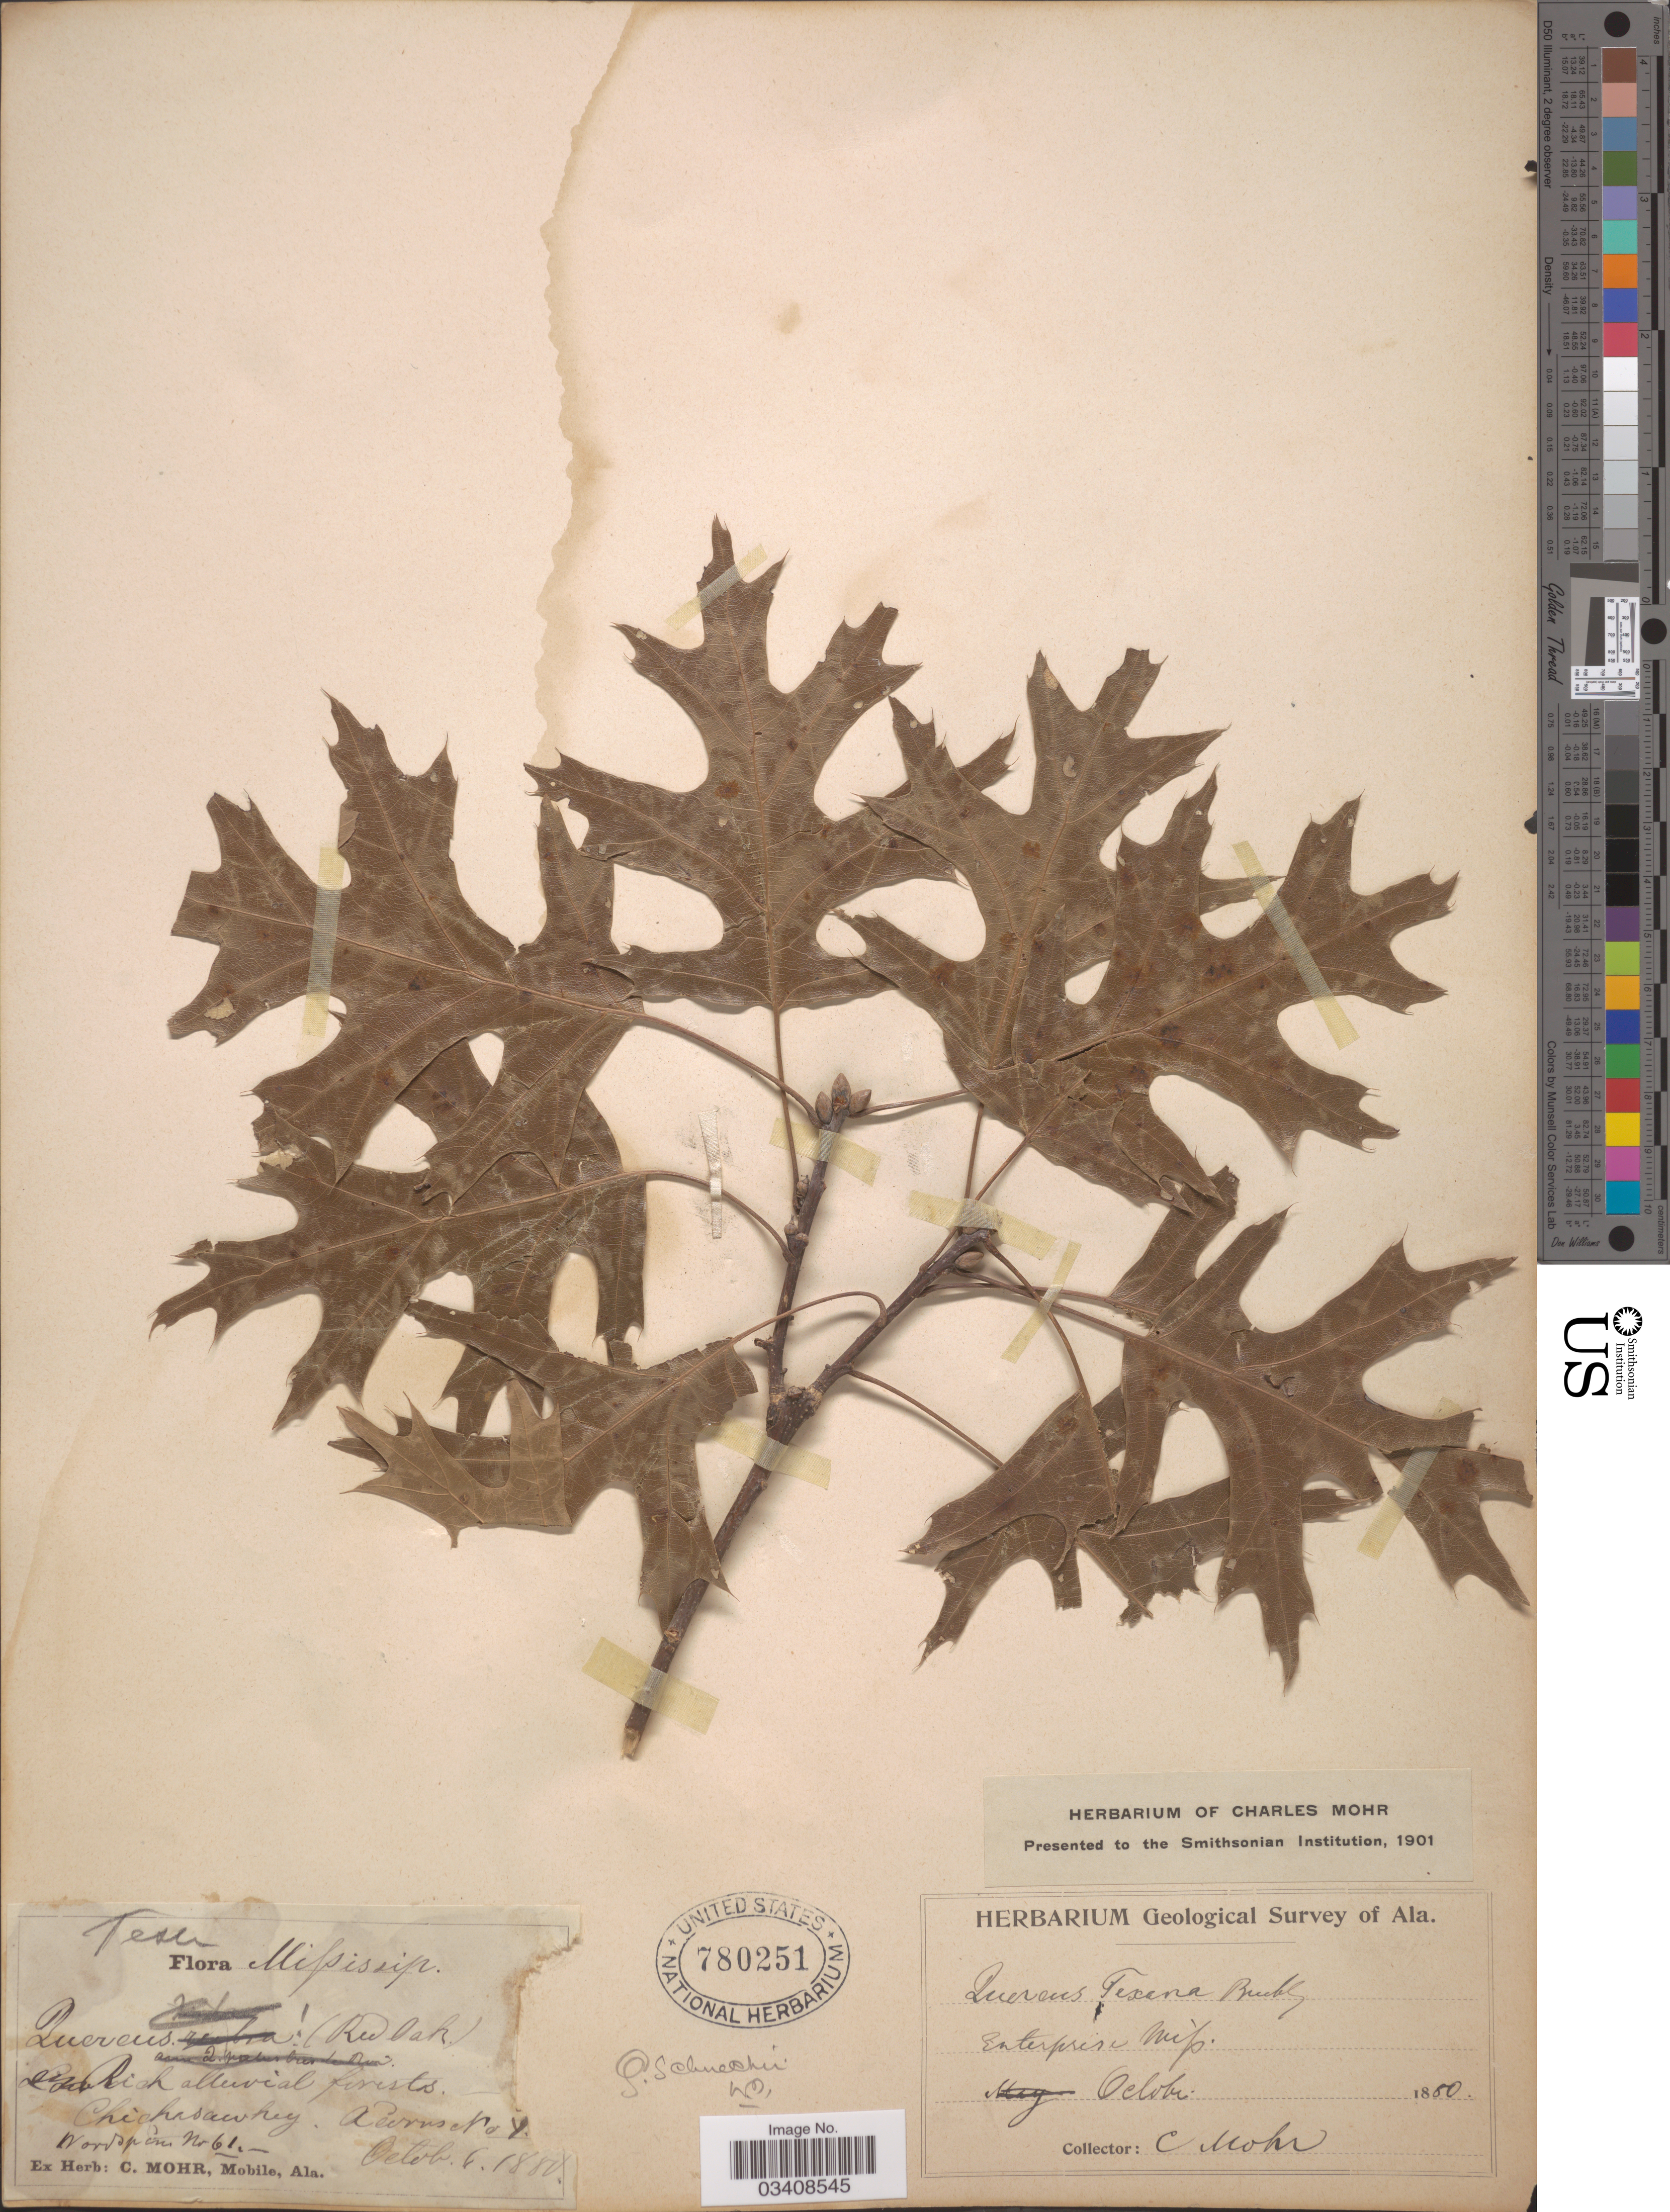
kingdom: Plantae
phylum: Tracheophyta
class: Magnoliopsida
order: Fagales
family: Fagaceae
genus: Quercus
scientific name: Quercus shumardii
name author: Buckley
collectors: Mohr, C. T. (herbarium)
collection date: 1880-10-06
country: United States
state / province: Mississippi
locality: Enterprise. Chichasawhay.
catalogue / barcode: US 780251